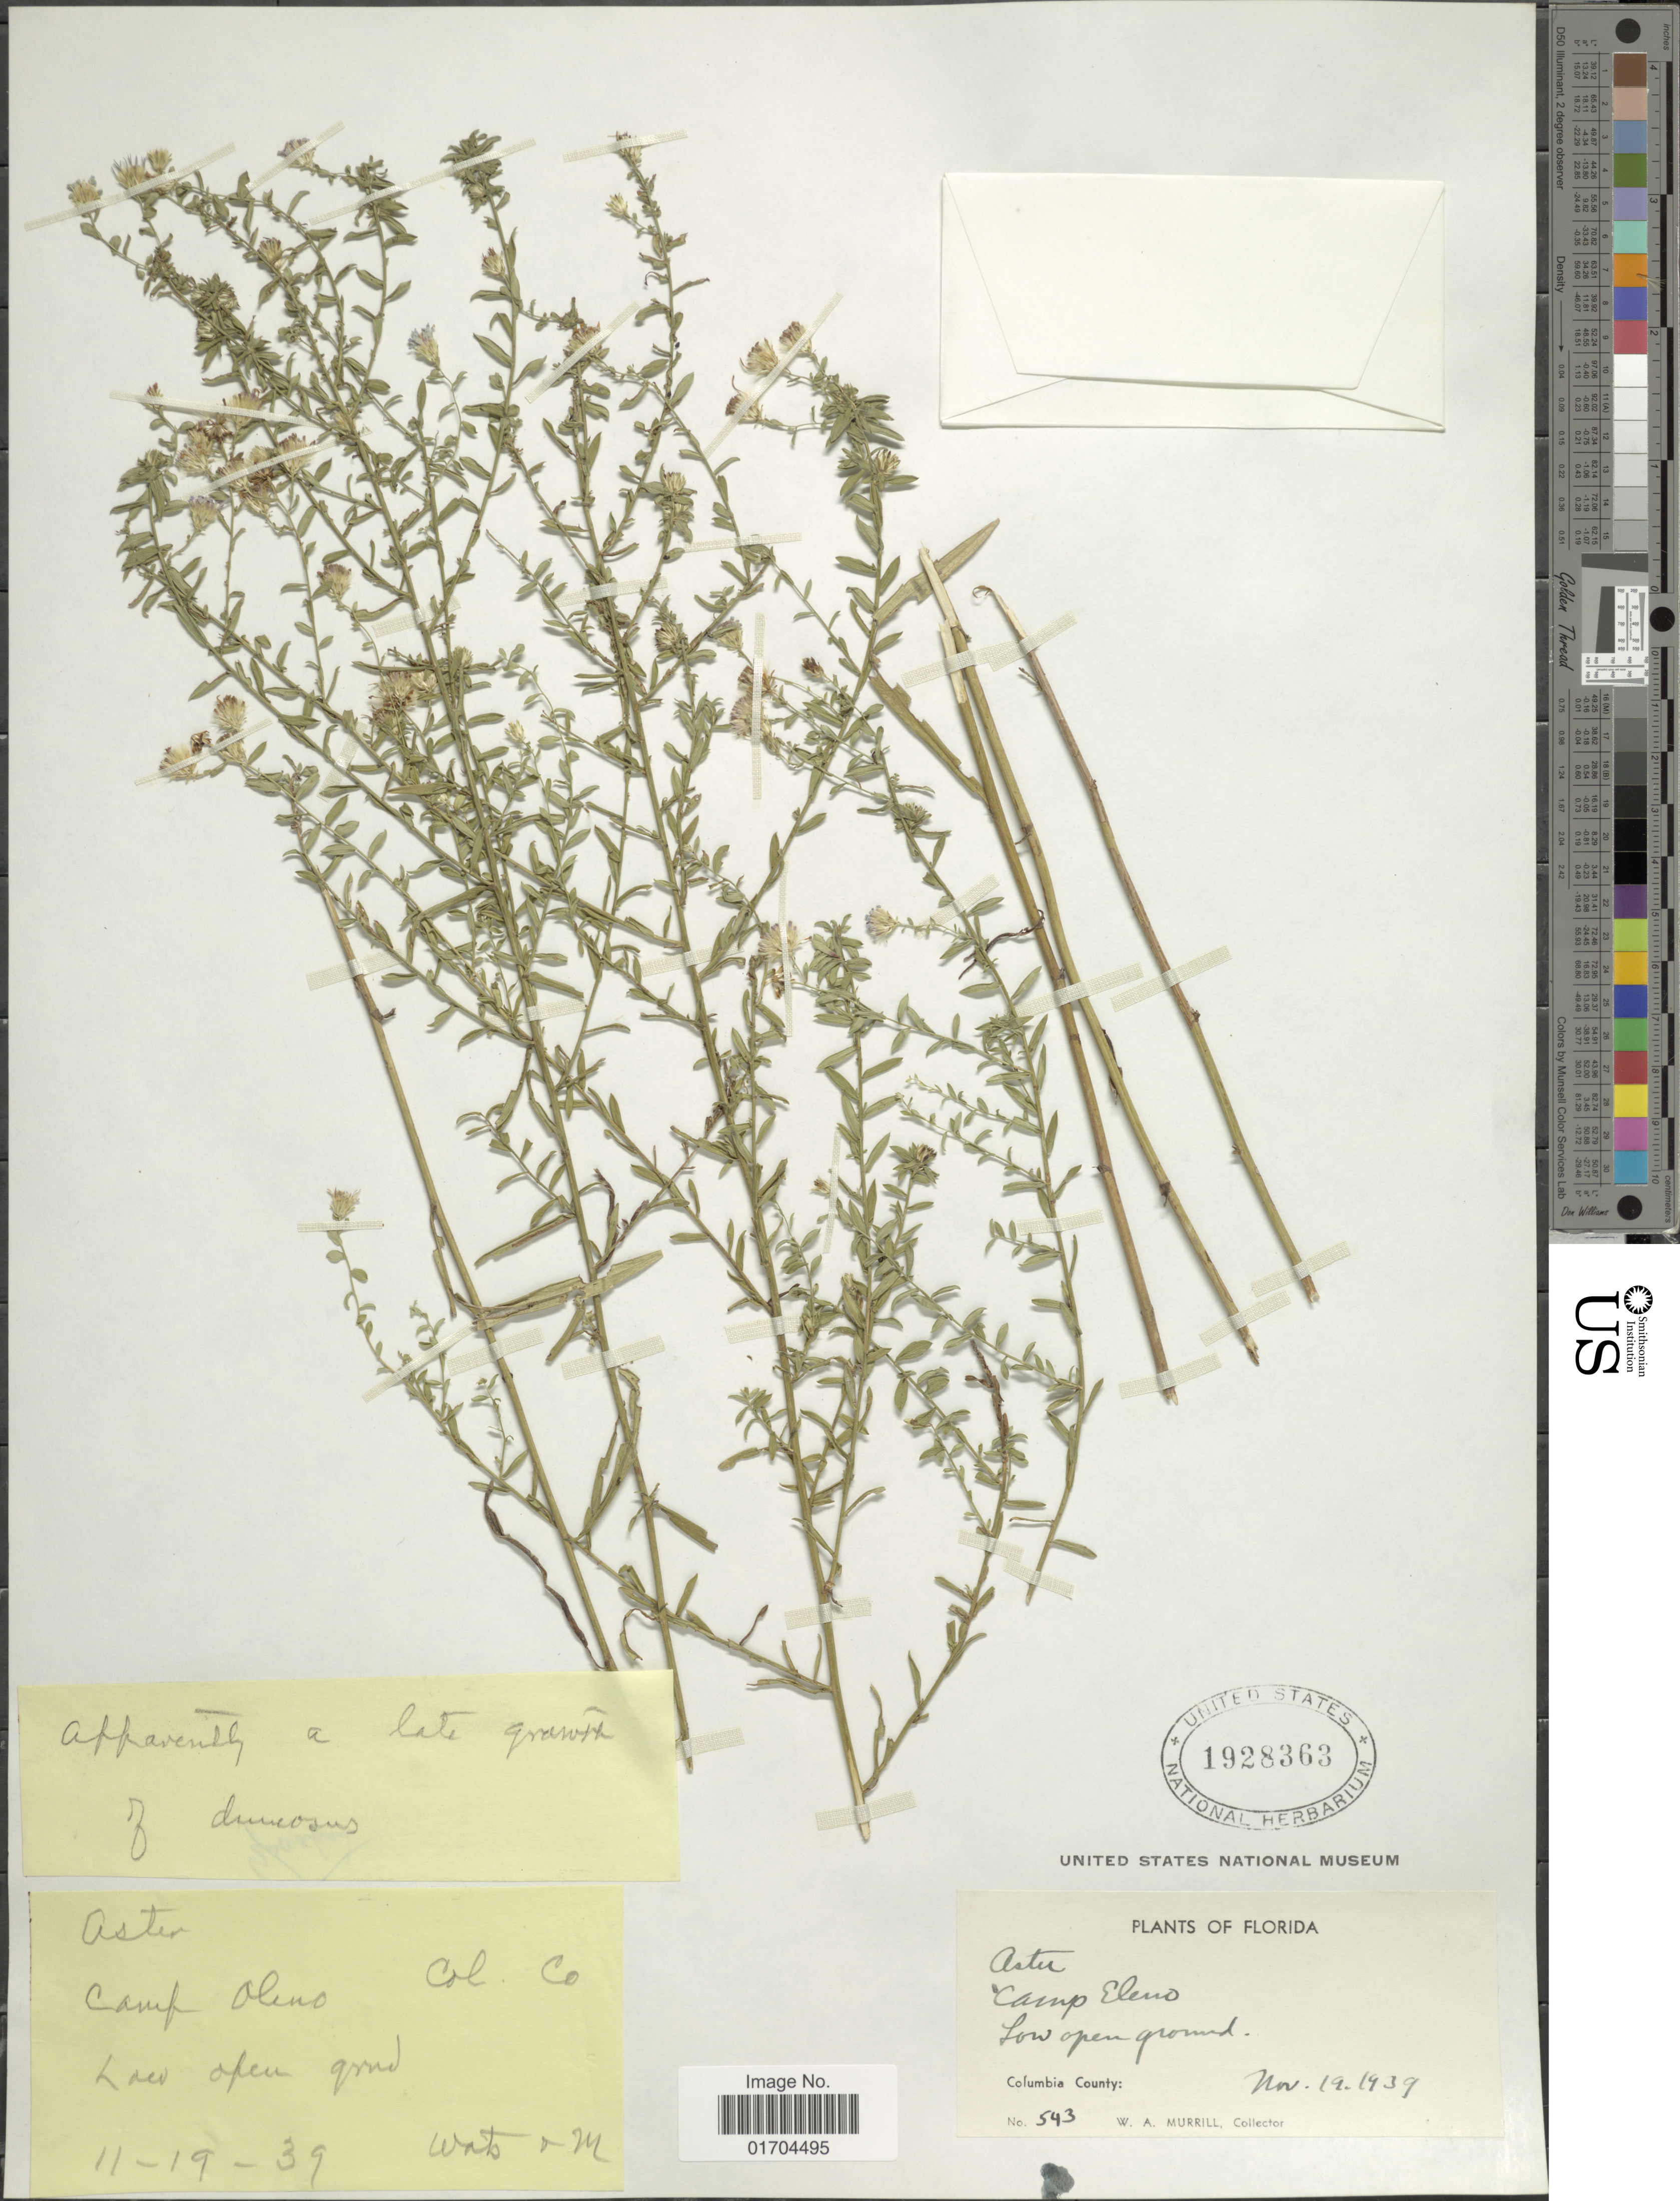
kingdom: Plantae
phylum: Tracheophyta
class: Magnoliopsida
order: Asterales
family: Asteraceae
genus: Symphyotrichum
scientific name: Symphyotrichum sp.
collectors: W. A. Murrill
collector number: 543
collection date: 1939-11-19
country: United States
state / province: Florida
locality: Camp Eleno, Columbia County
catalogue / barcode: US 1928363